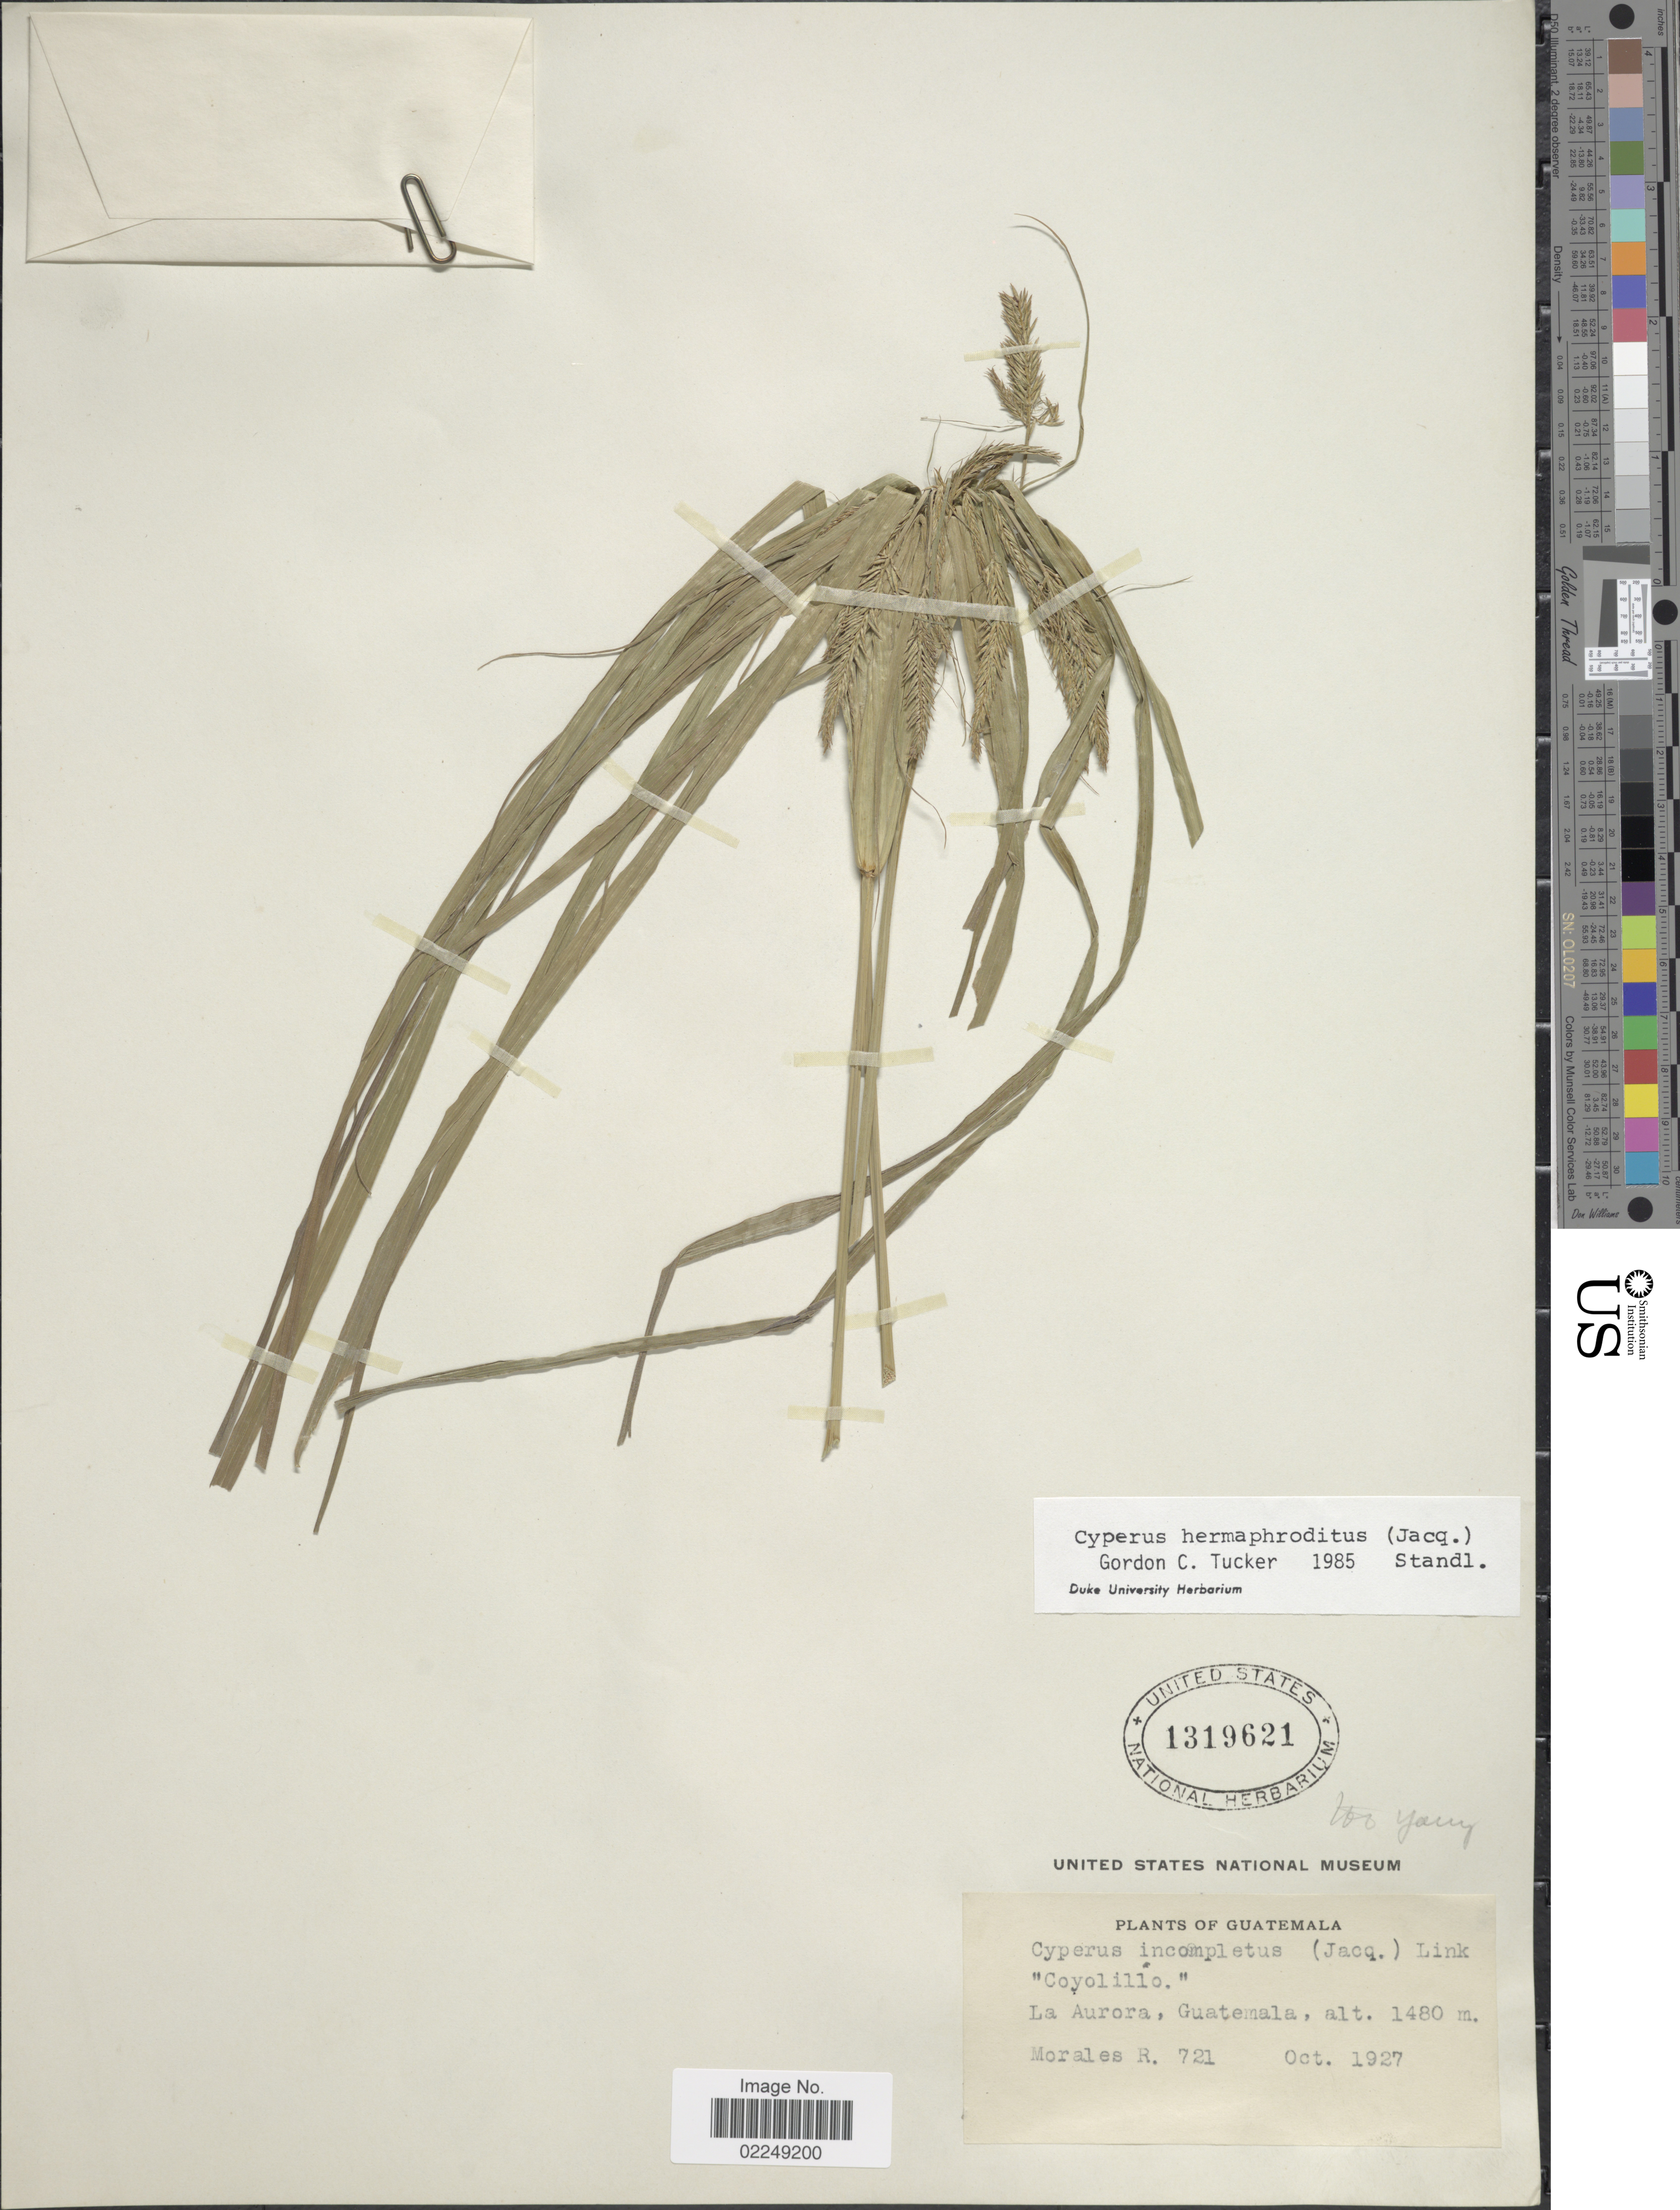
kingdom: Plantae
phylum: Tracheophyta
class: Liliopsida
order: Poales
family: Cyperaceae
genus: Cyperus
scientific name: Cyperus hermaphroditus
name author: (Jacq.) Standl.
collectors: R. Morales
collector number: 721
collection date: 1927-10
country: Guatemala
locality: La Aurora, Guatemala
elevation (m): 1480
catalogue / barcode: US 1319621